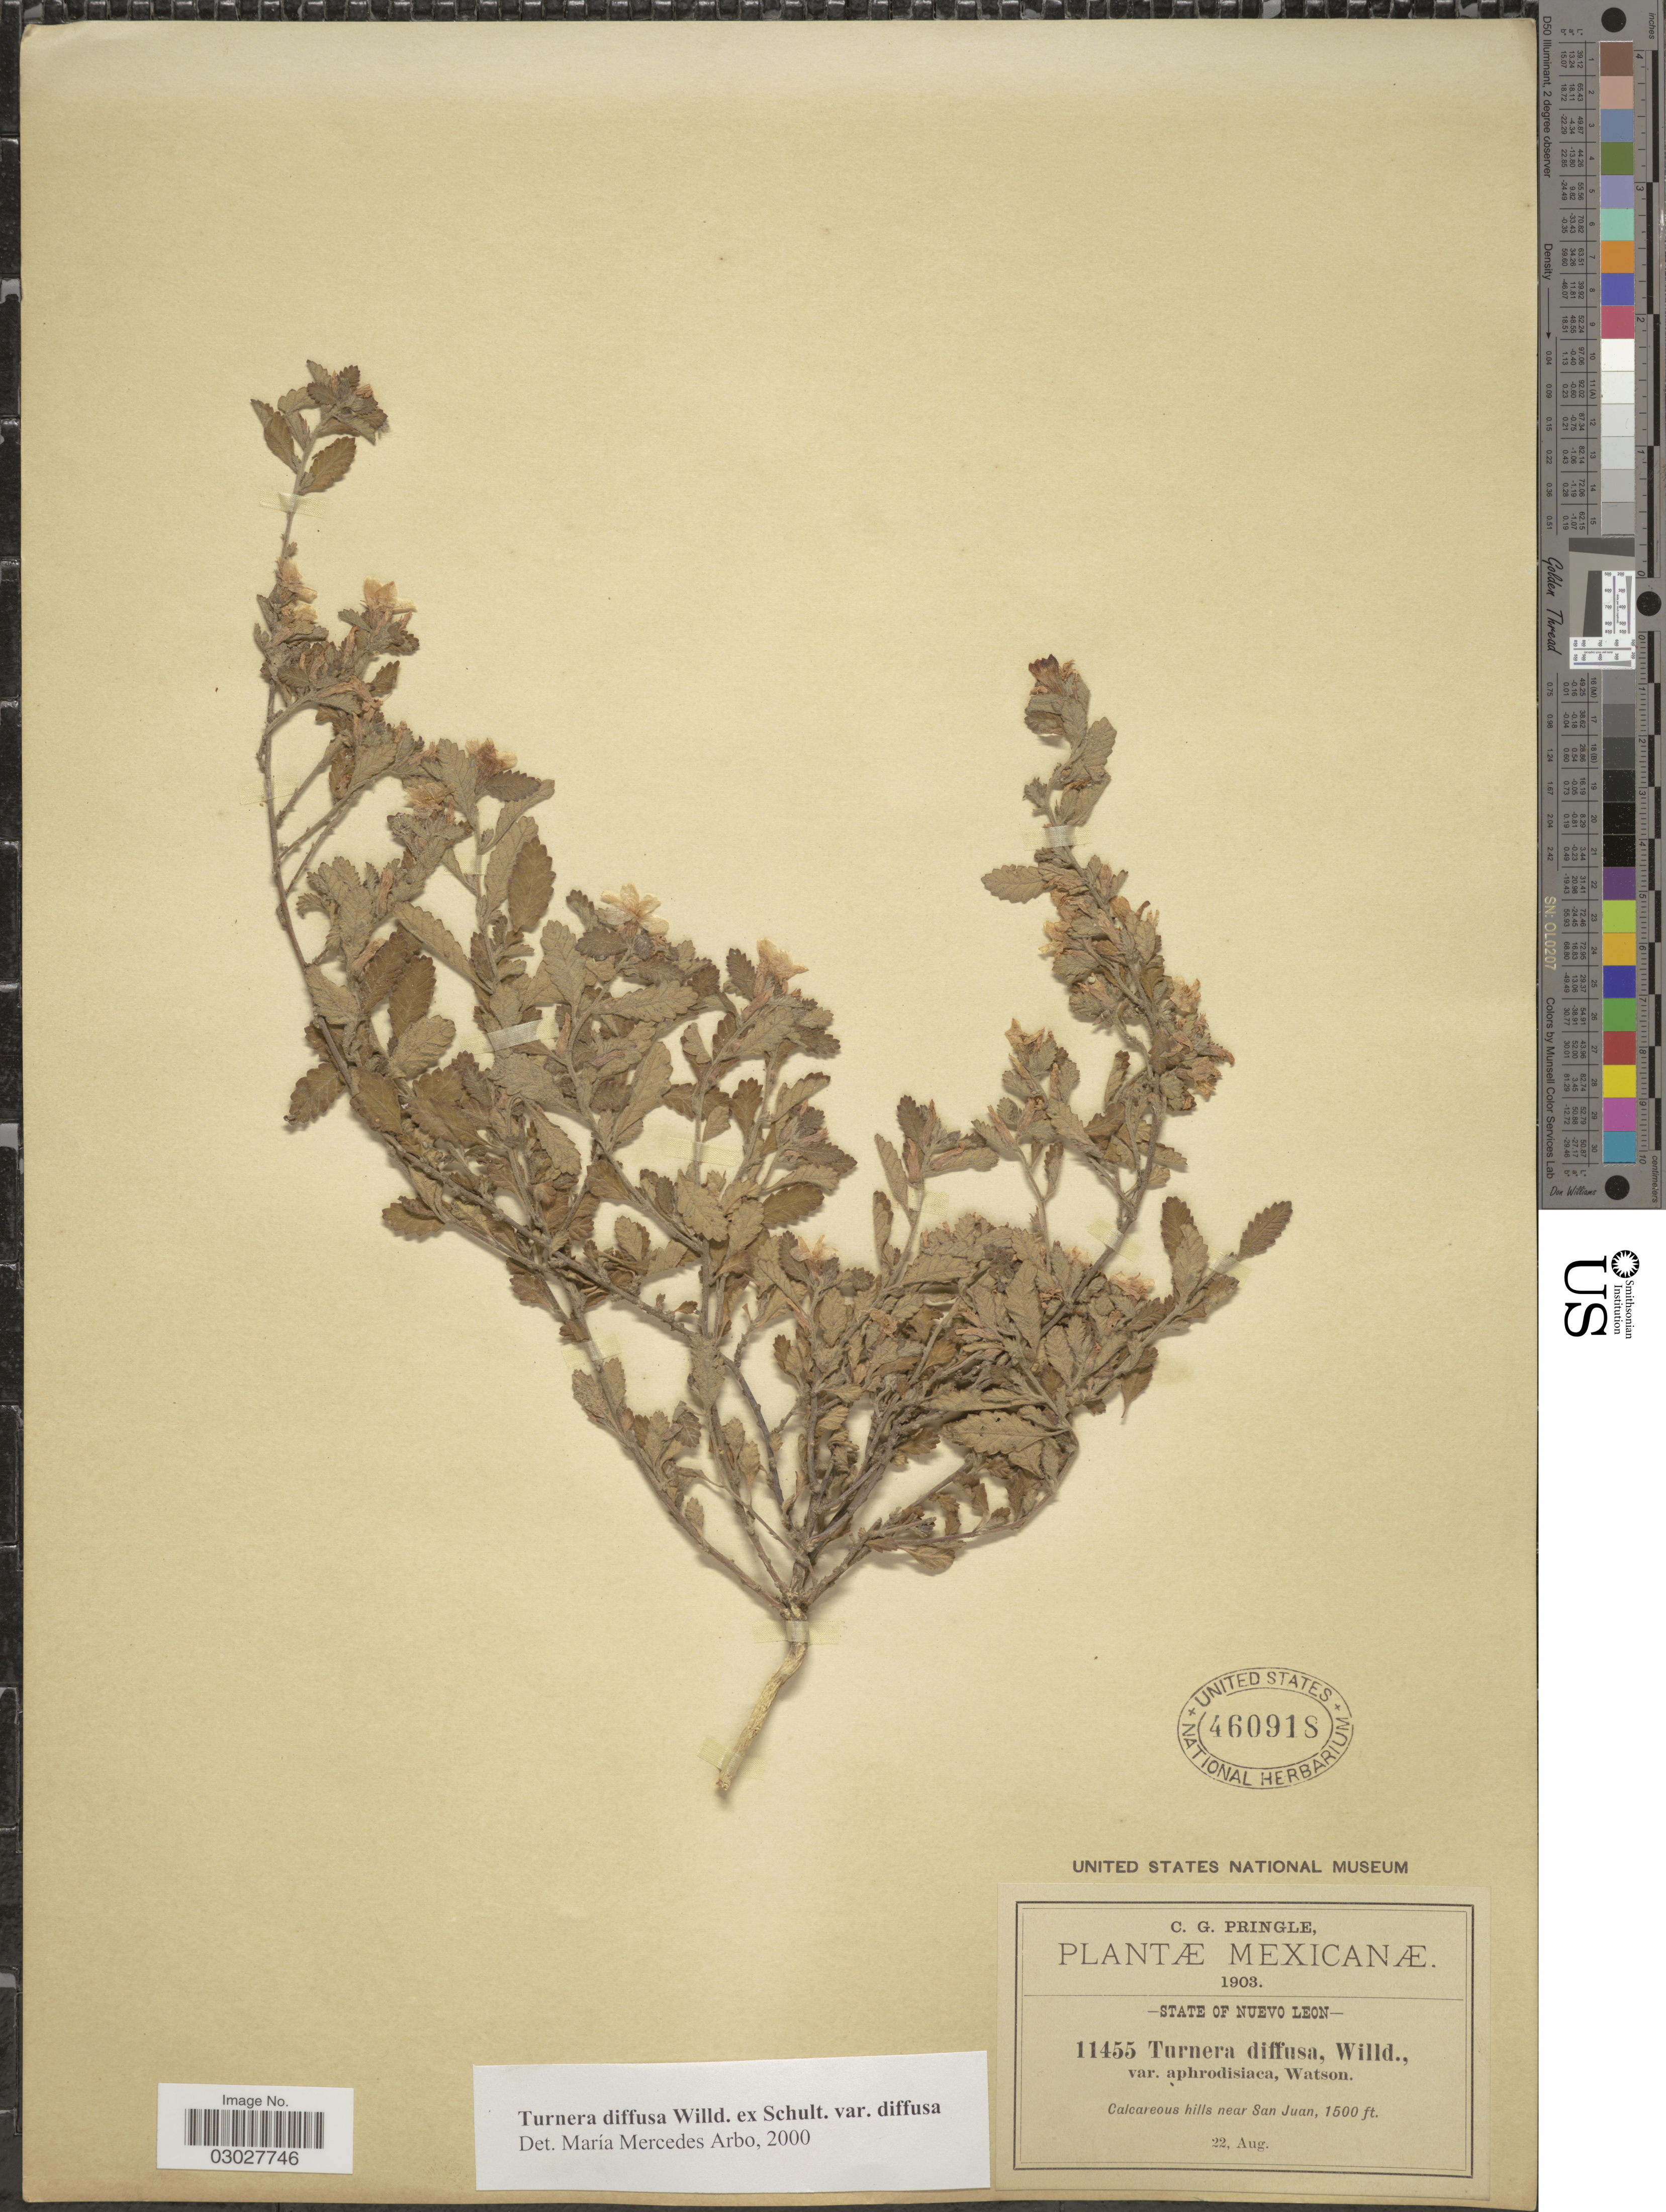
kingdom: Plantae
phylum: Tracheophyta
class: Magnoliopsida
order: Malpighiales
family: Turneraceae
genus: Turnera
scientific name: Turnera diffusa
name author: Willd. ex Schult.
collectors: C. G. Pringle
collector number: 11455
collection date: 1903-08-22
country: Mexico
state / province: Nuevo León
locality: Calcareous hills near San Juan.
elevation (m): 457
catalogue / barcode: US 460918